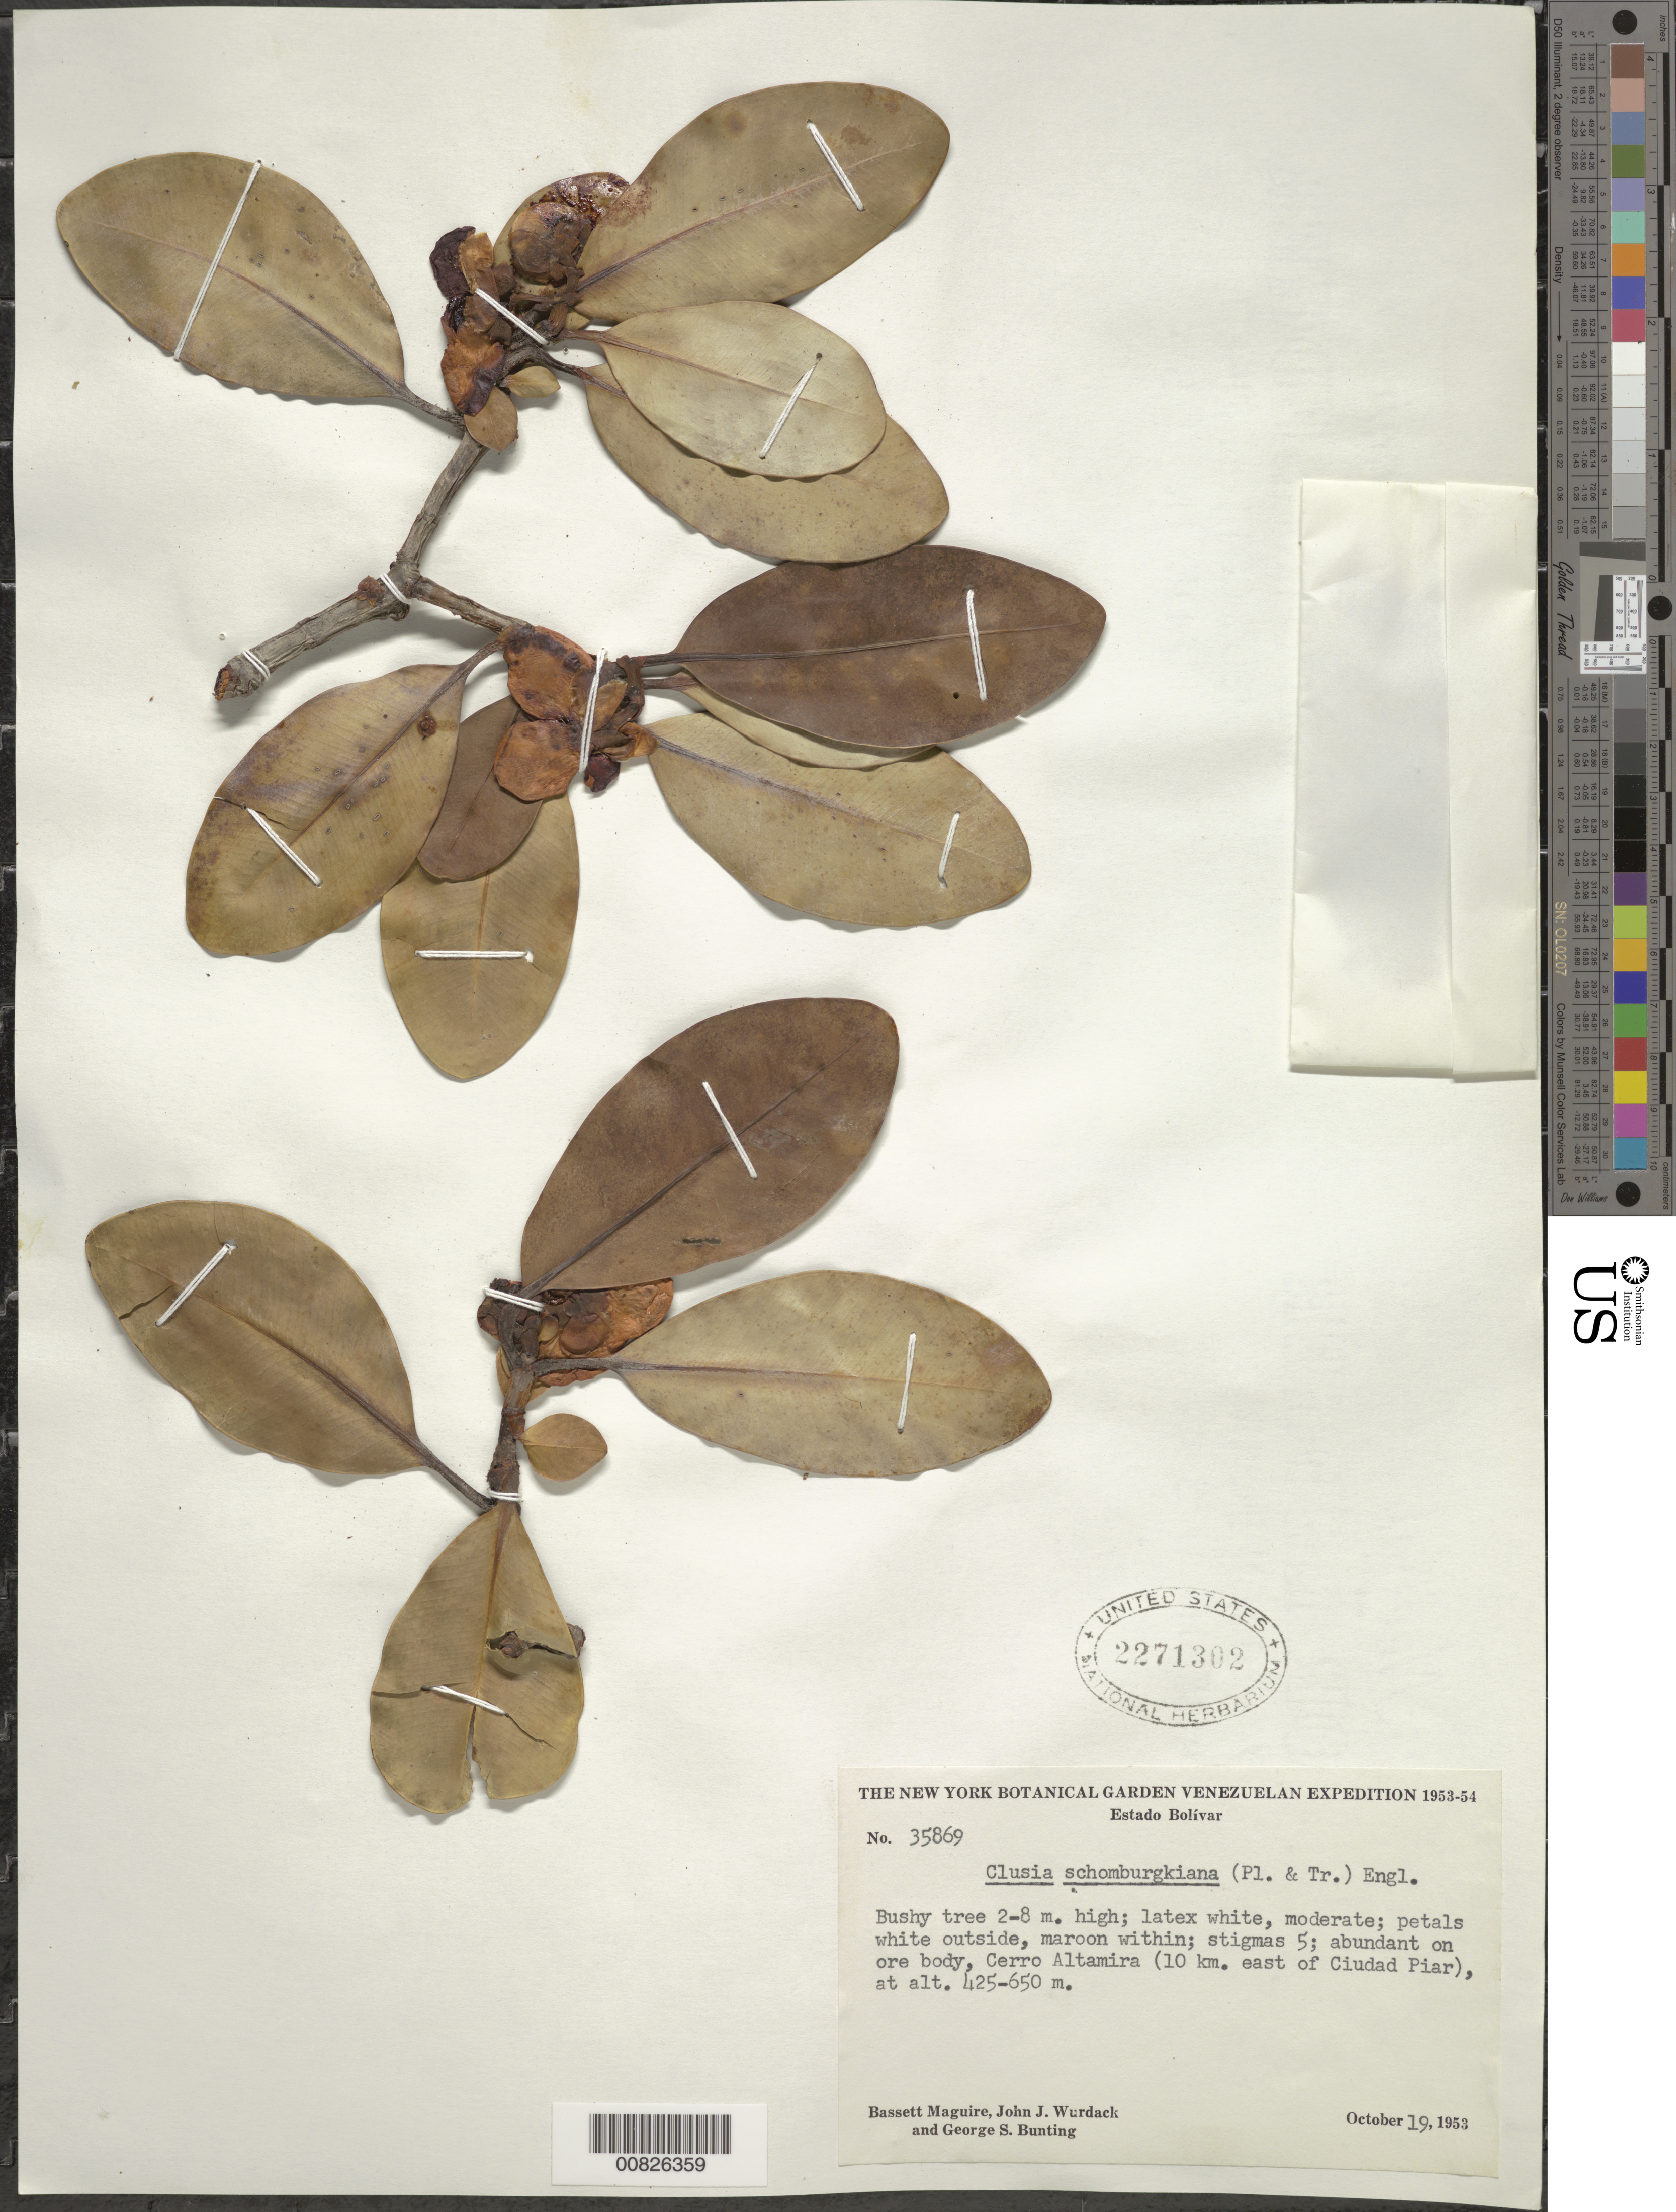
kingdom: Plantae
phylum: Tracheophyta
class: Magnoliopsida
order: Malpighiales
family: Clusiaceae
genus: Clusia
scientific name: Clusia schomburgkiana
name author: (Planch. & Triana) Benth. ex Engl.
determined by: Pipoly, J. J., III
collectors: B. Maguire, J. J. Wurdack & G. S. Bunting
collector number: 35869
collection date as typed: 19-Oct-53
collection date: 1953-10-19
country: Venezuela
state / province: Bolívar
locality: Cerro Altamira, 10 km E of Ciudad Piar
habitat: On ore body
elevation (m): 425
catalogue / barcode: US 2271302